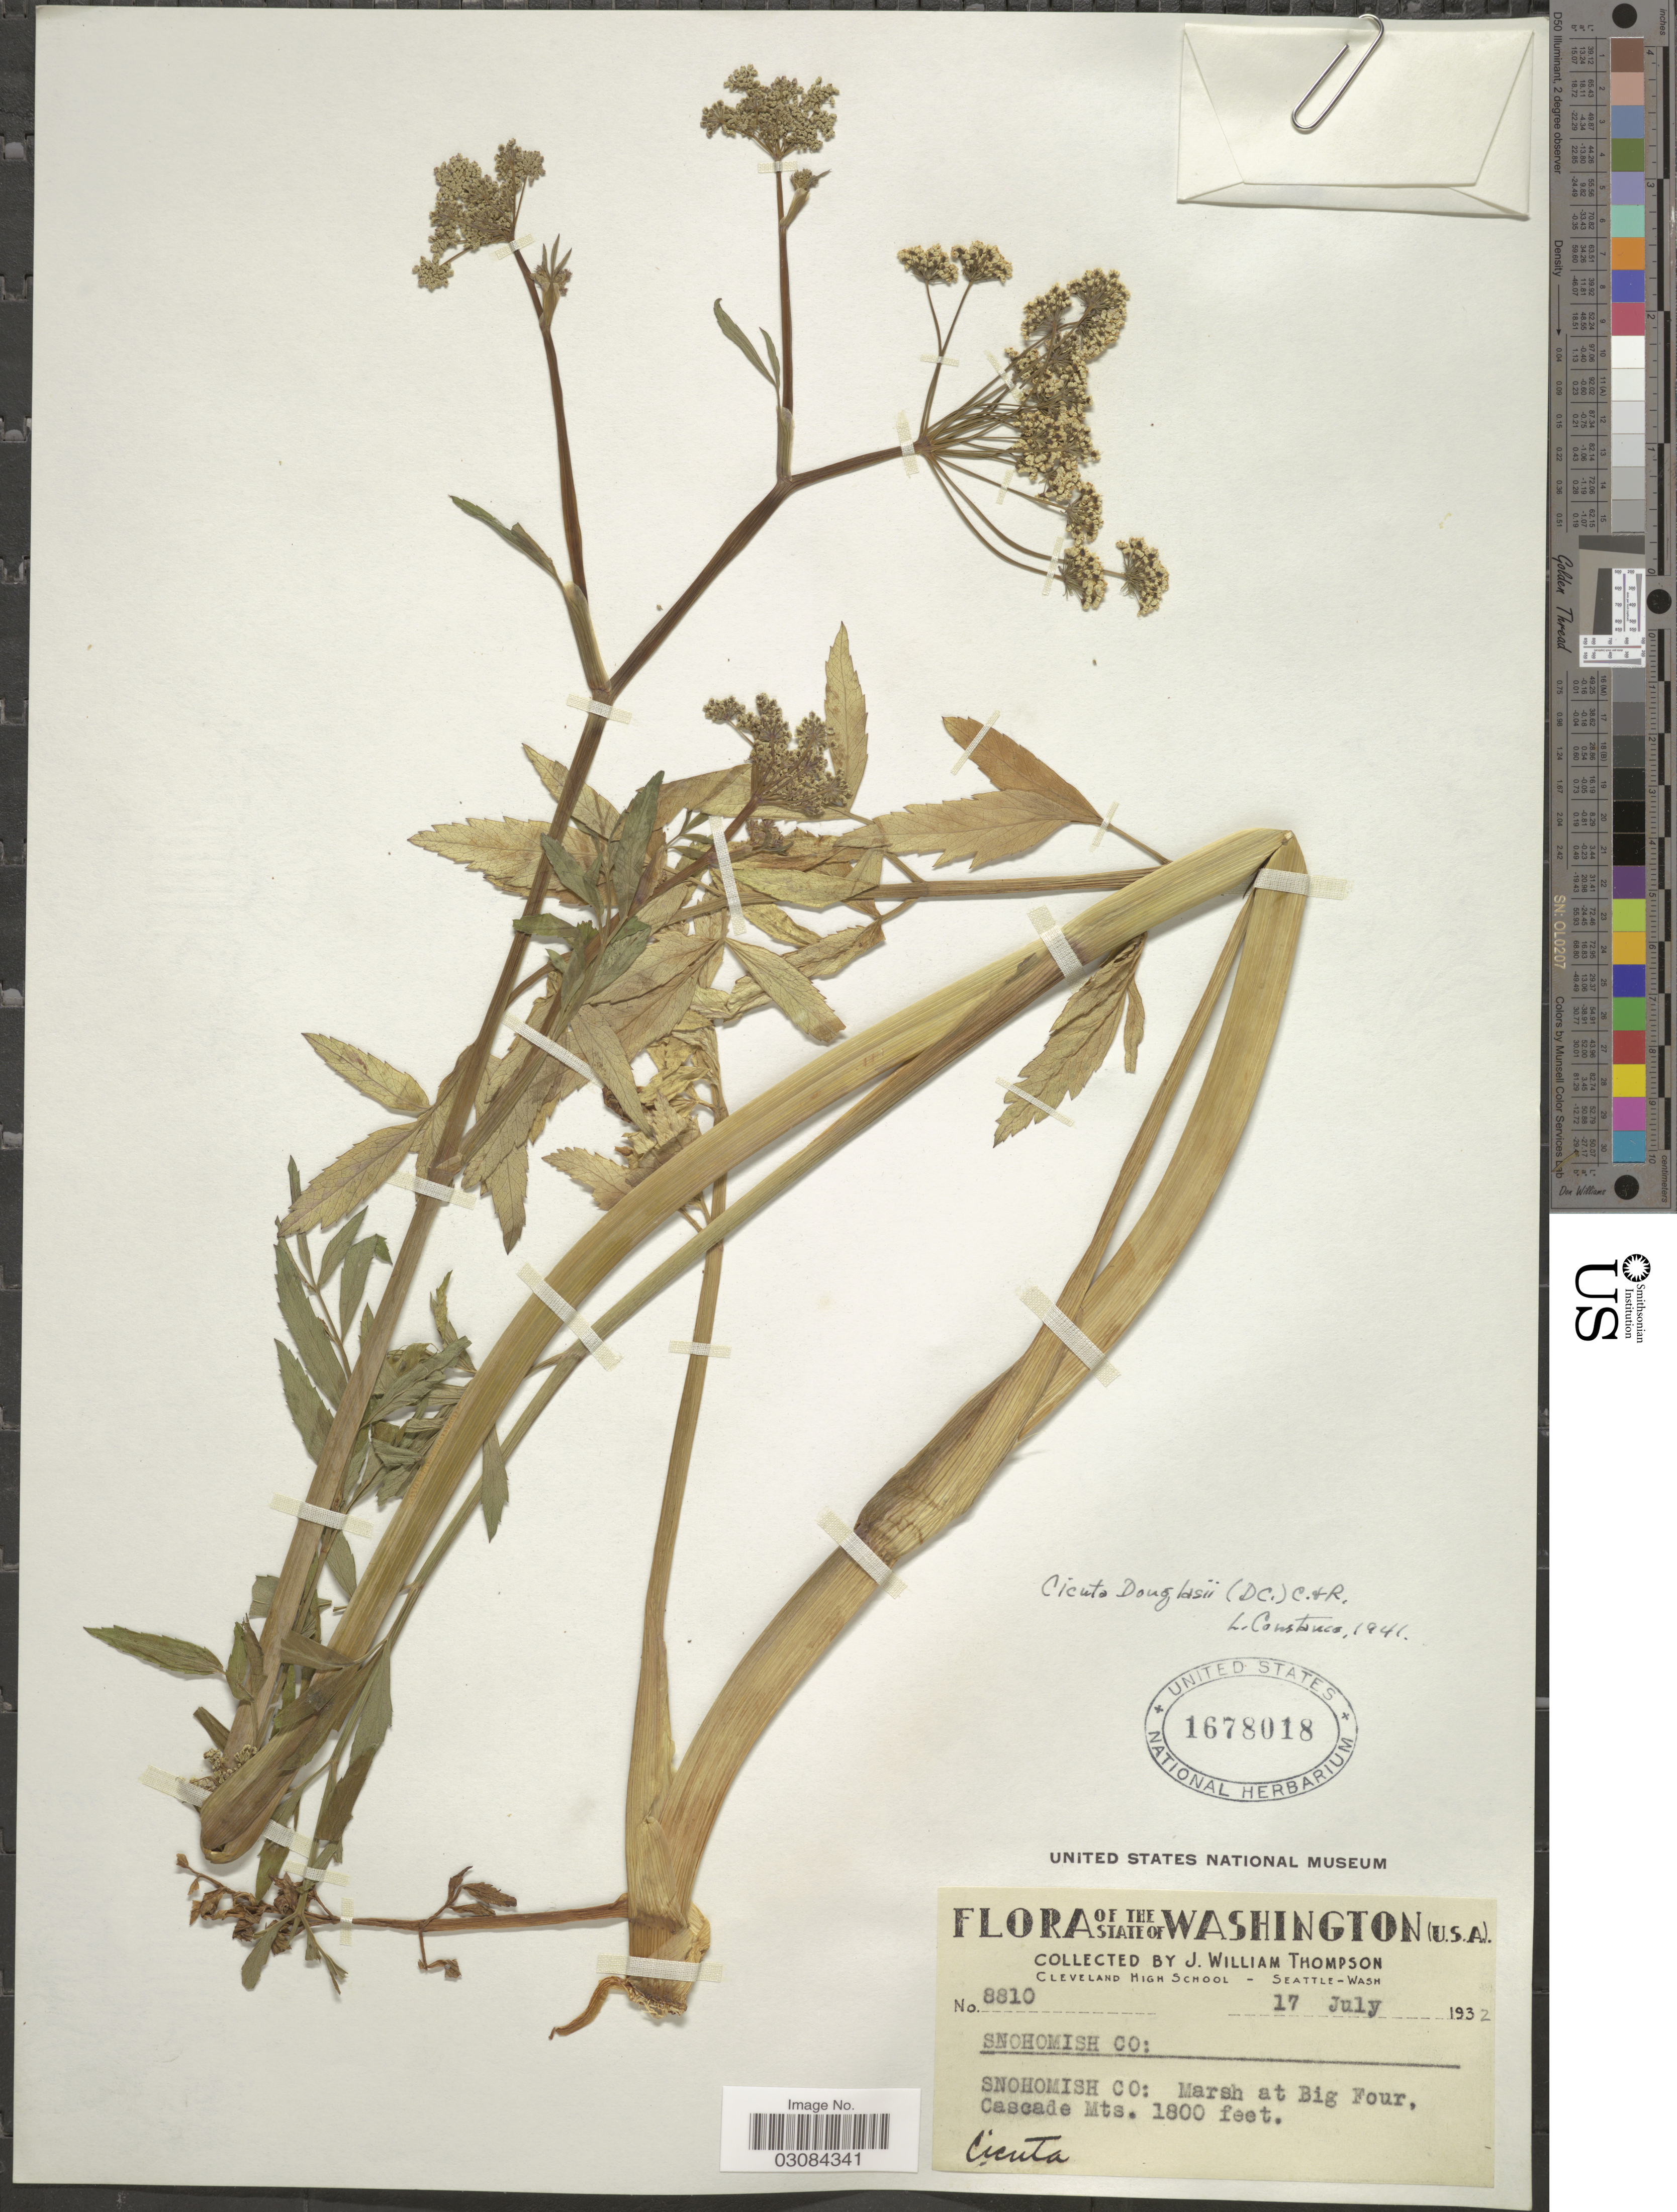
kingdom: Plantae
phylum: Tracheophyta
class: Magnoliopsida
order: Apiales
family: Apiaceae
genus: Cicuta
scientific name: Cicuta douglasii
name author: (DC.) J.M. Coult. & Rose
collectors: J. W. Thompson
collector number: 8810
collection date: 1932-07-17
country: United States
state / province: Washington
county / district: Snohomish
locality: Snohomish Co: Marsh at Big Four, Cascade Mts.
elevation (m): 549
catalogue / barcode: US 1678018